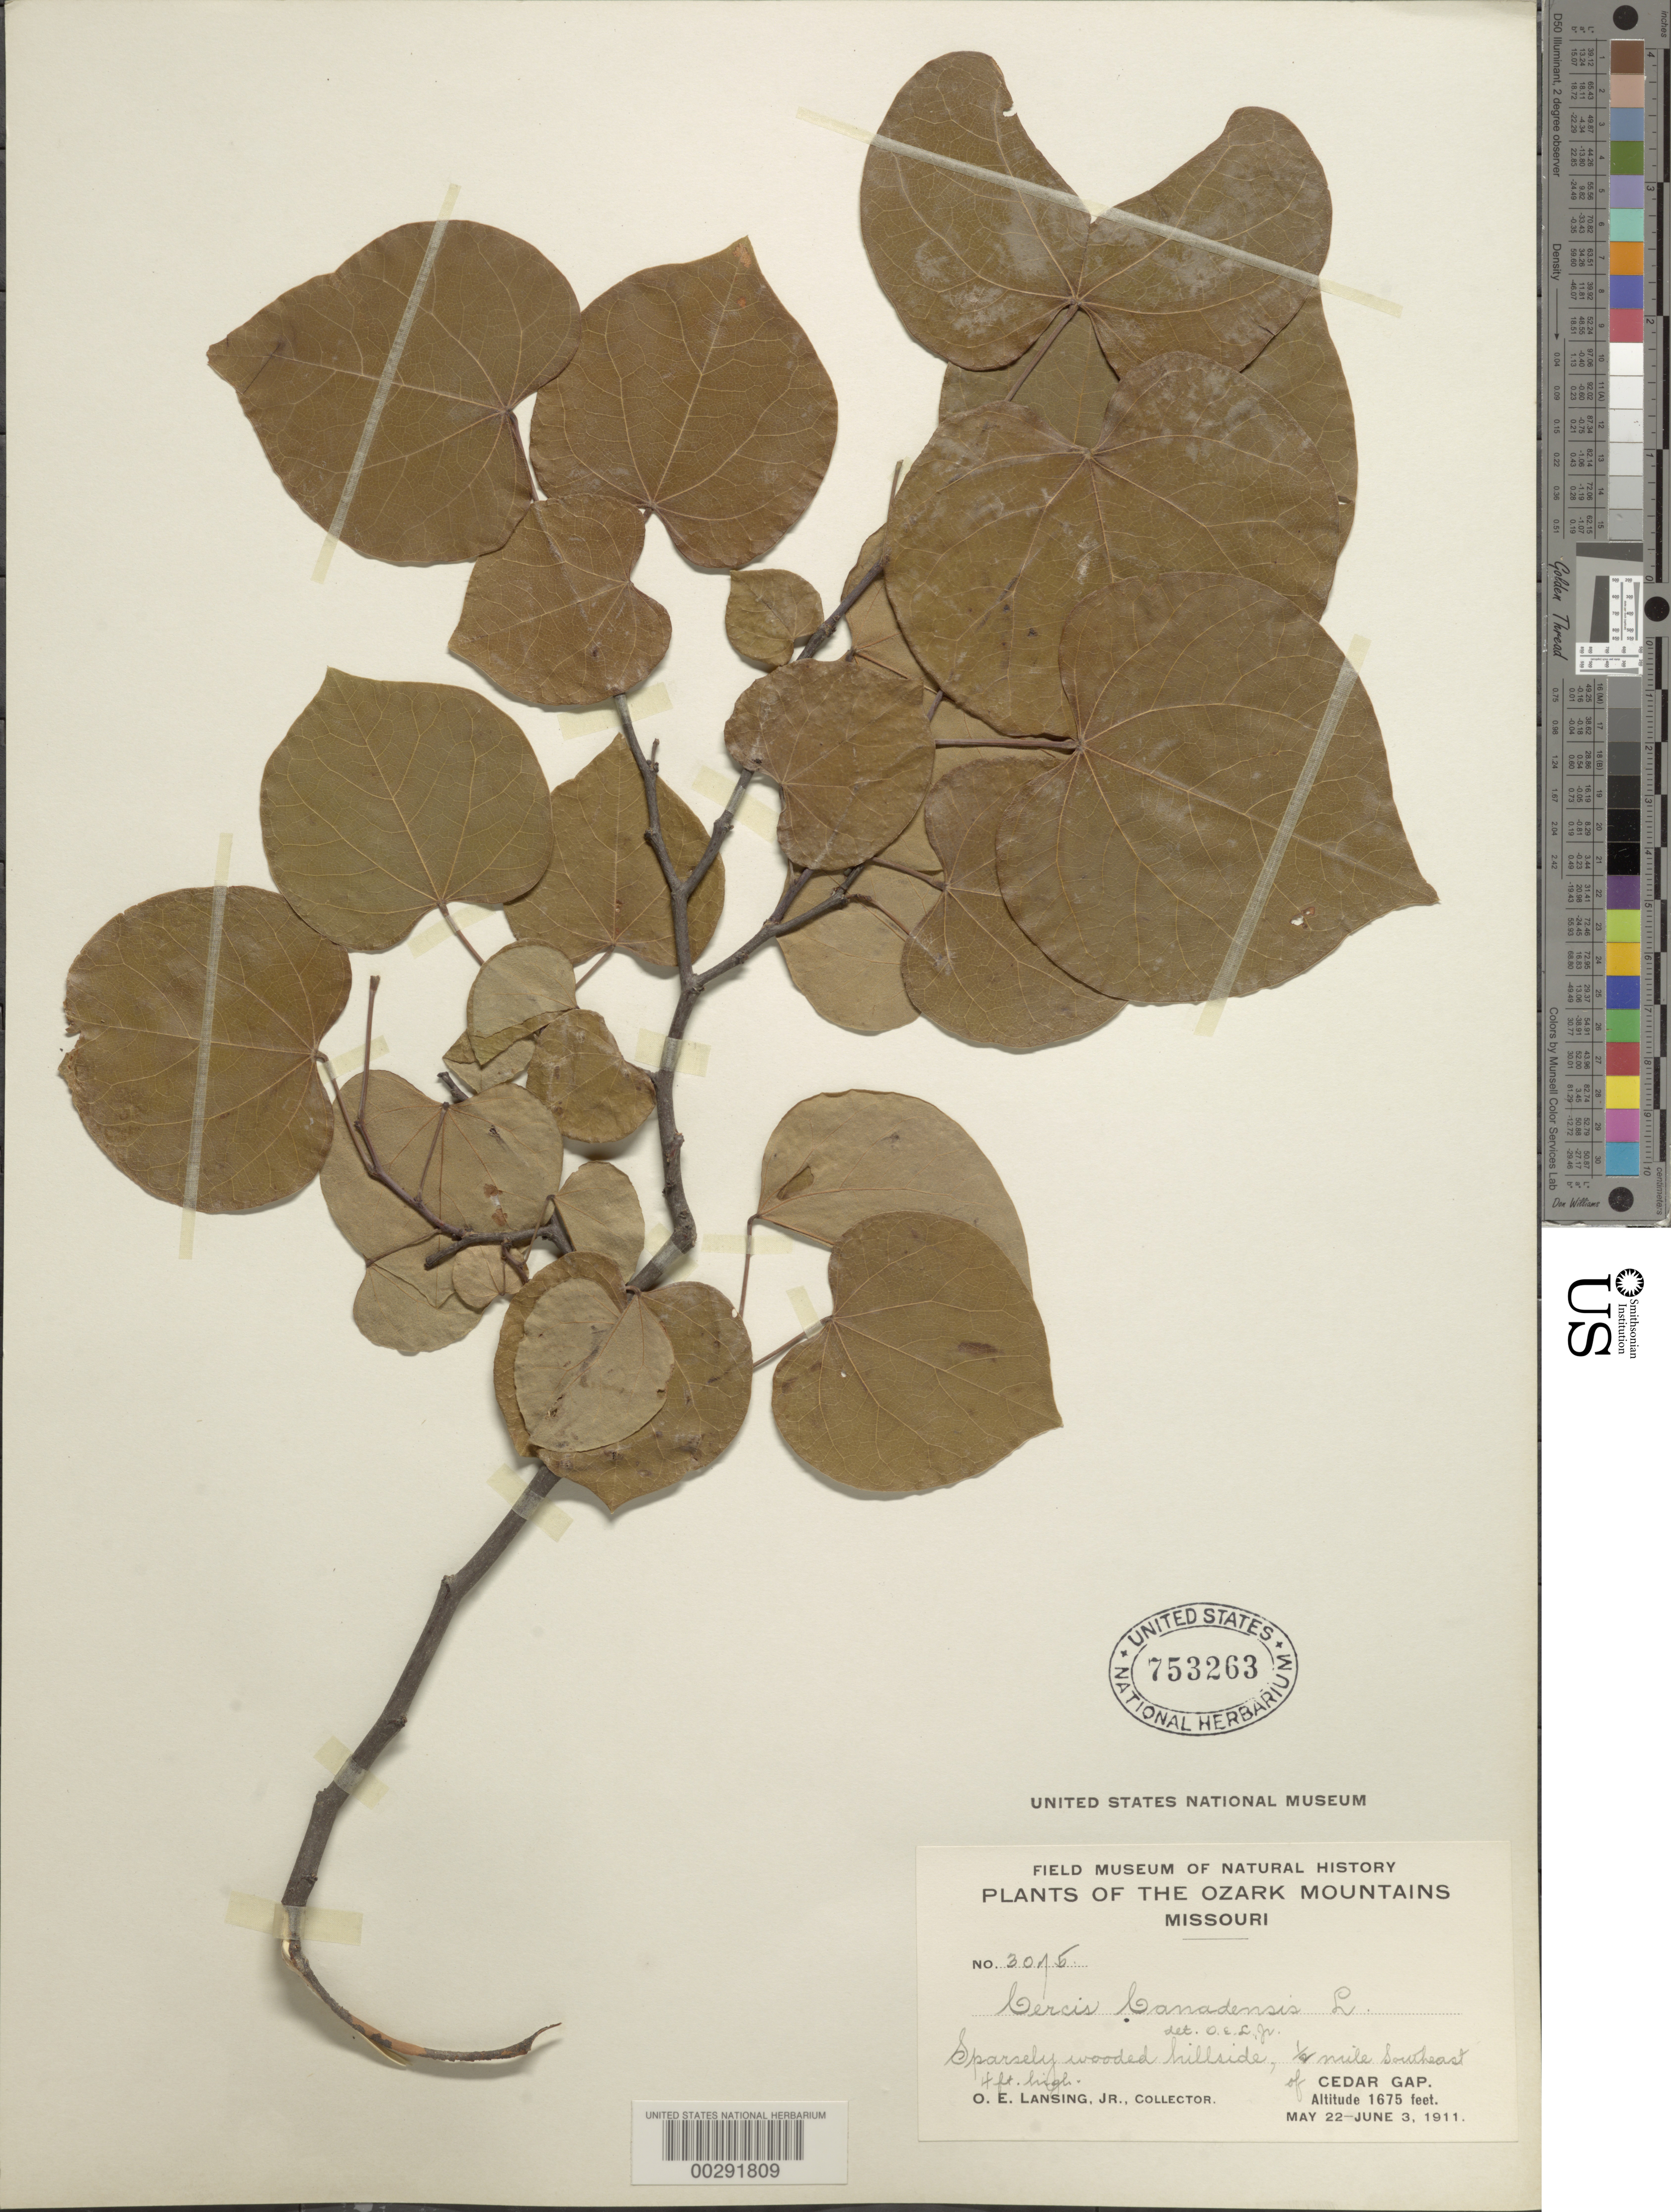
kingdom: Plantae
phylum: Tracheophyta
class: Magnoliopsida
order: Fabales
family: Fabaceae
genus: Cercis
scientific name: Cercis canadensis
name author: L.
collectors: O. Lansing Jr.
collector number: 3075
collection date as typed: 22 May 1911 to 03 Jun 1911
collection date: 1911-05-22/1911-06-03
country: United States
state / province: Missouri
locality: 0.5 mi se of cedar gap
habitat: Sparsely wooded hillside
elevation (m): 1675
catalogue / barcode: US 753263